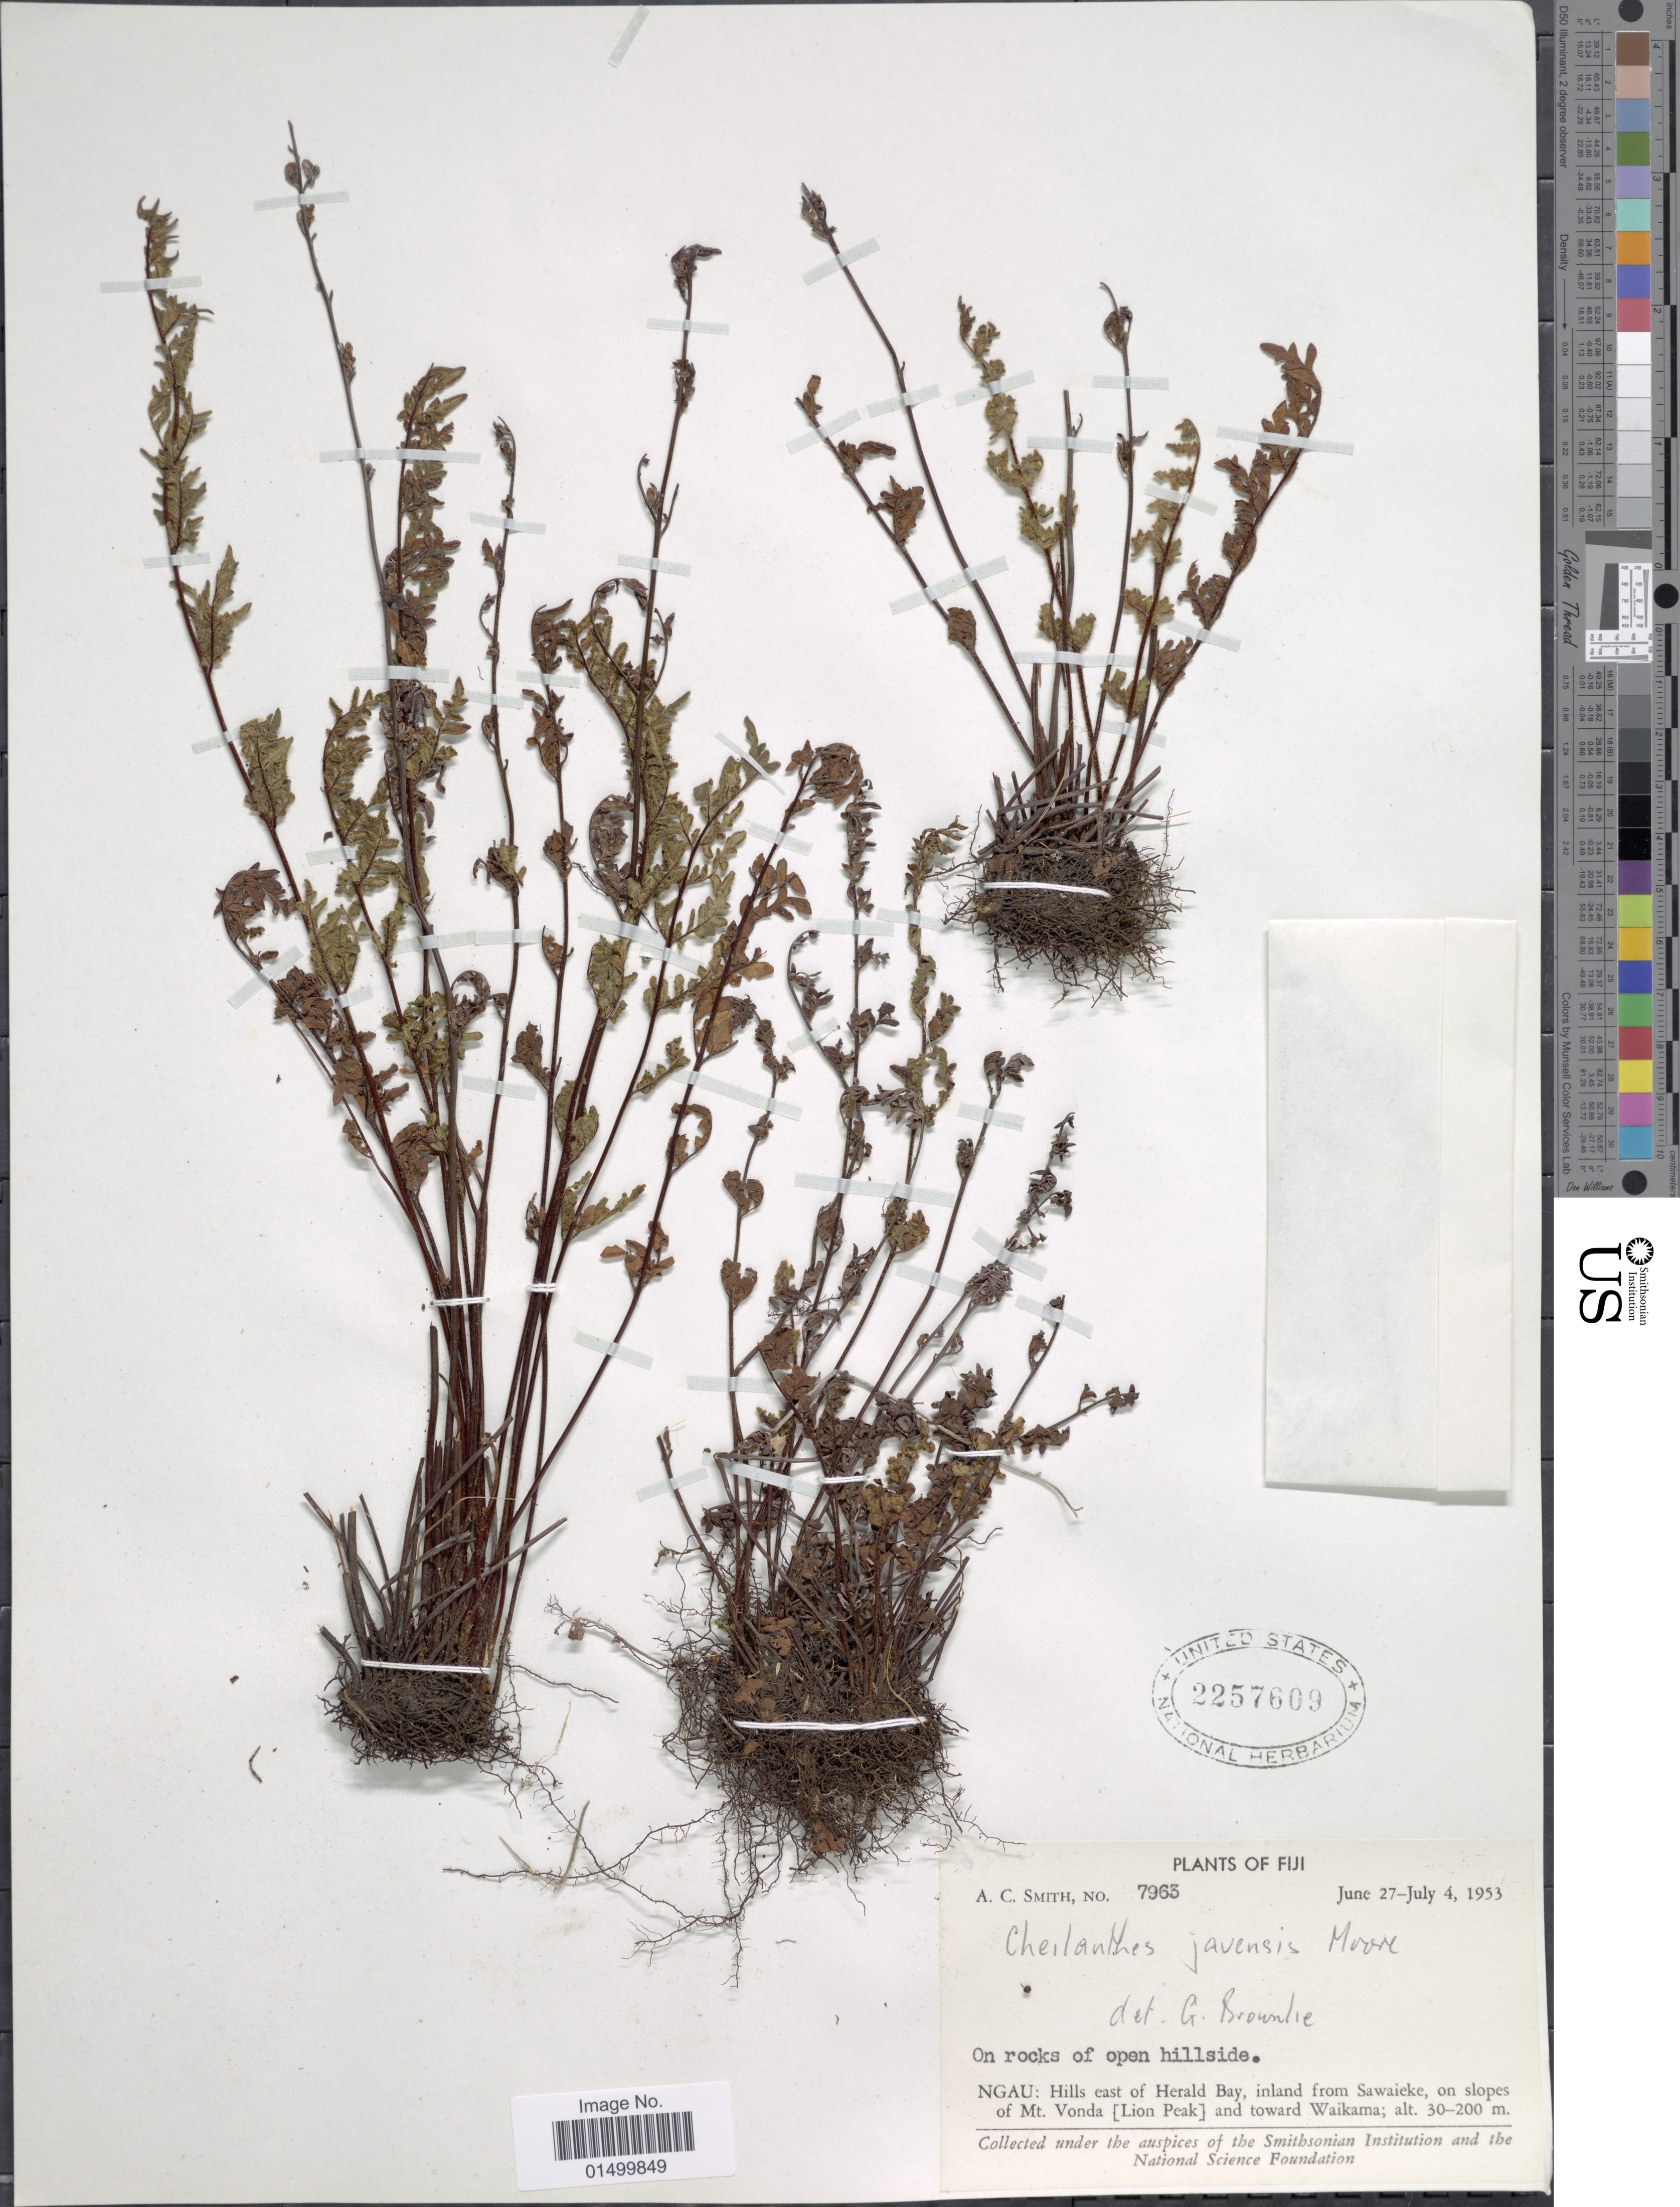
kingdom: Plantae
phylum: Tracheophyta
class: Polypodiopsida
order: Polypodiales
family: Pteridaceae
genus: Cheilanthes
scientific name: Cheilanthes javensis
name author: (Willd.) T. Moore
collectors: A. C. Smith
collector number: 7963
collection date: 1953-06-27/1953-07-04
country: Fiji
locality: Ngau: Hills east of Herald Bay, inland from Sawaike, on slopes of Mt. Vonda [Lion Peak] and toward Waikama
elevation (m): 30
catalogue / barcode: US 2257608